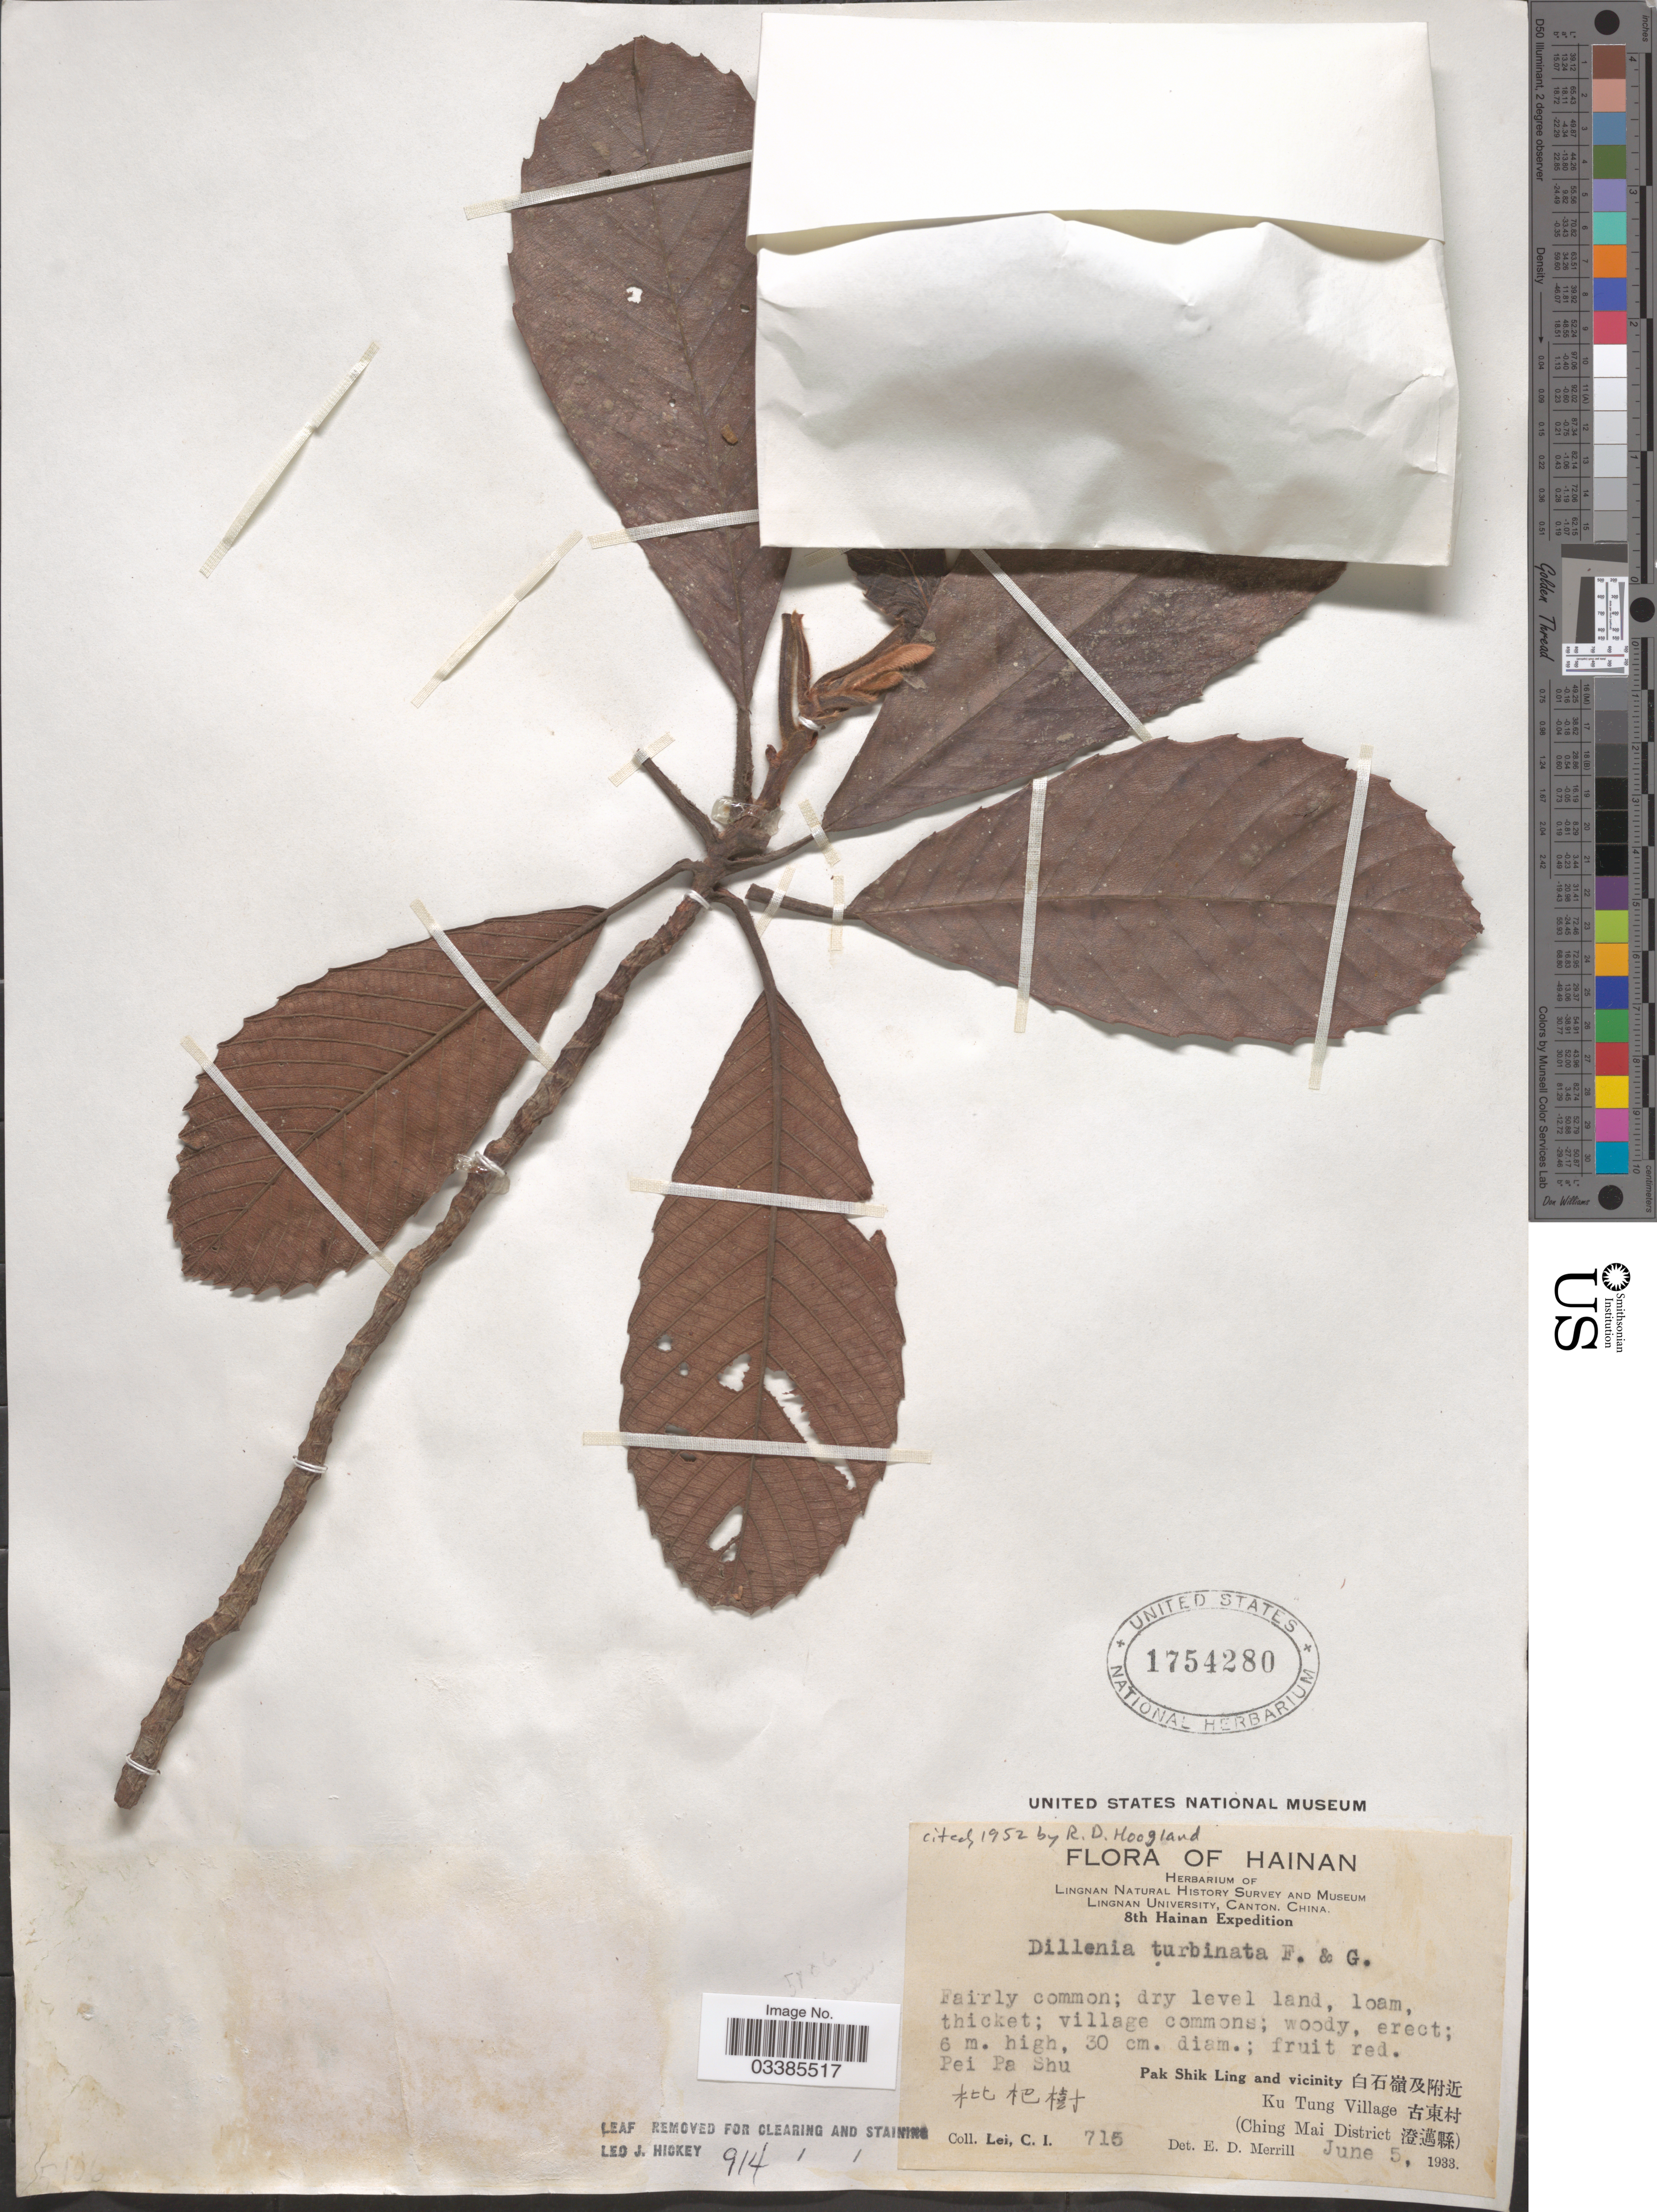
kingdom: Plantae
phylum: Tracheophyta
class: Magnoliopsida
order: Dilleniales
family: Dilleniaceae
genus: Dillenia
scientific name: Dillenia turbinata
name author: Finet & Gagnep.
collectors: C. I. Lei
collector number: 715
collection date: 1933-06-05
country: China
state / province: Hainan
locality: Pei Pa Shu. Pak Shik Ling and vicinity X, Ku Tung Village X. (Ching Mai District X).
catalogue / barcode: US 1754280